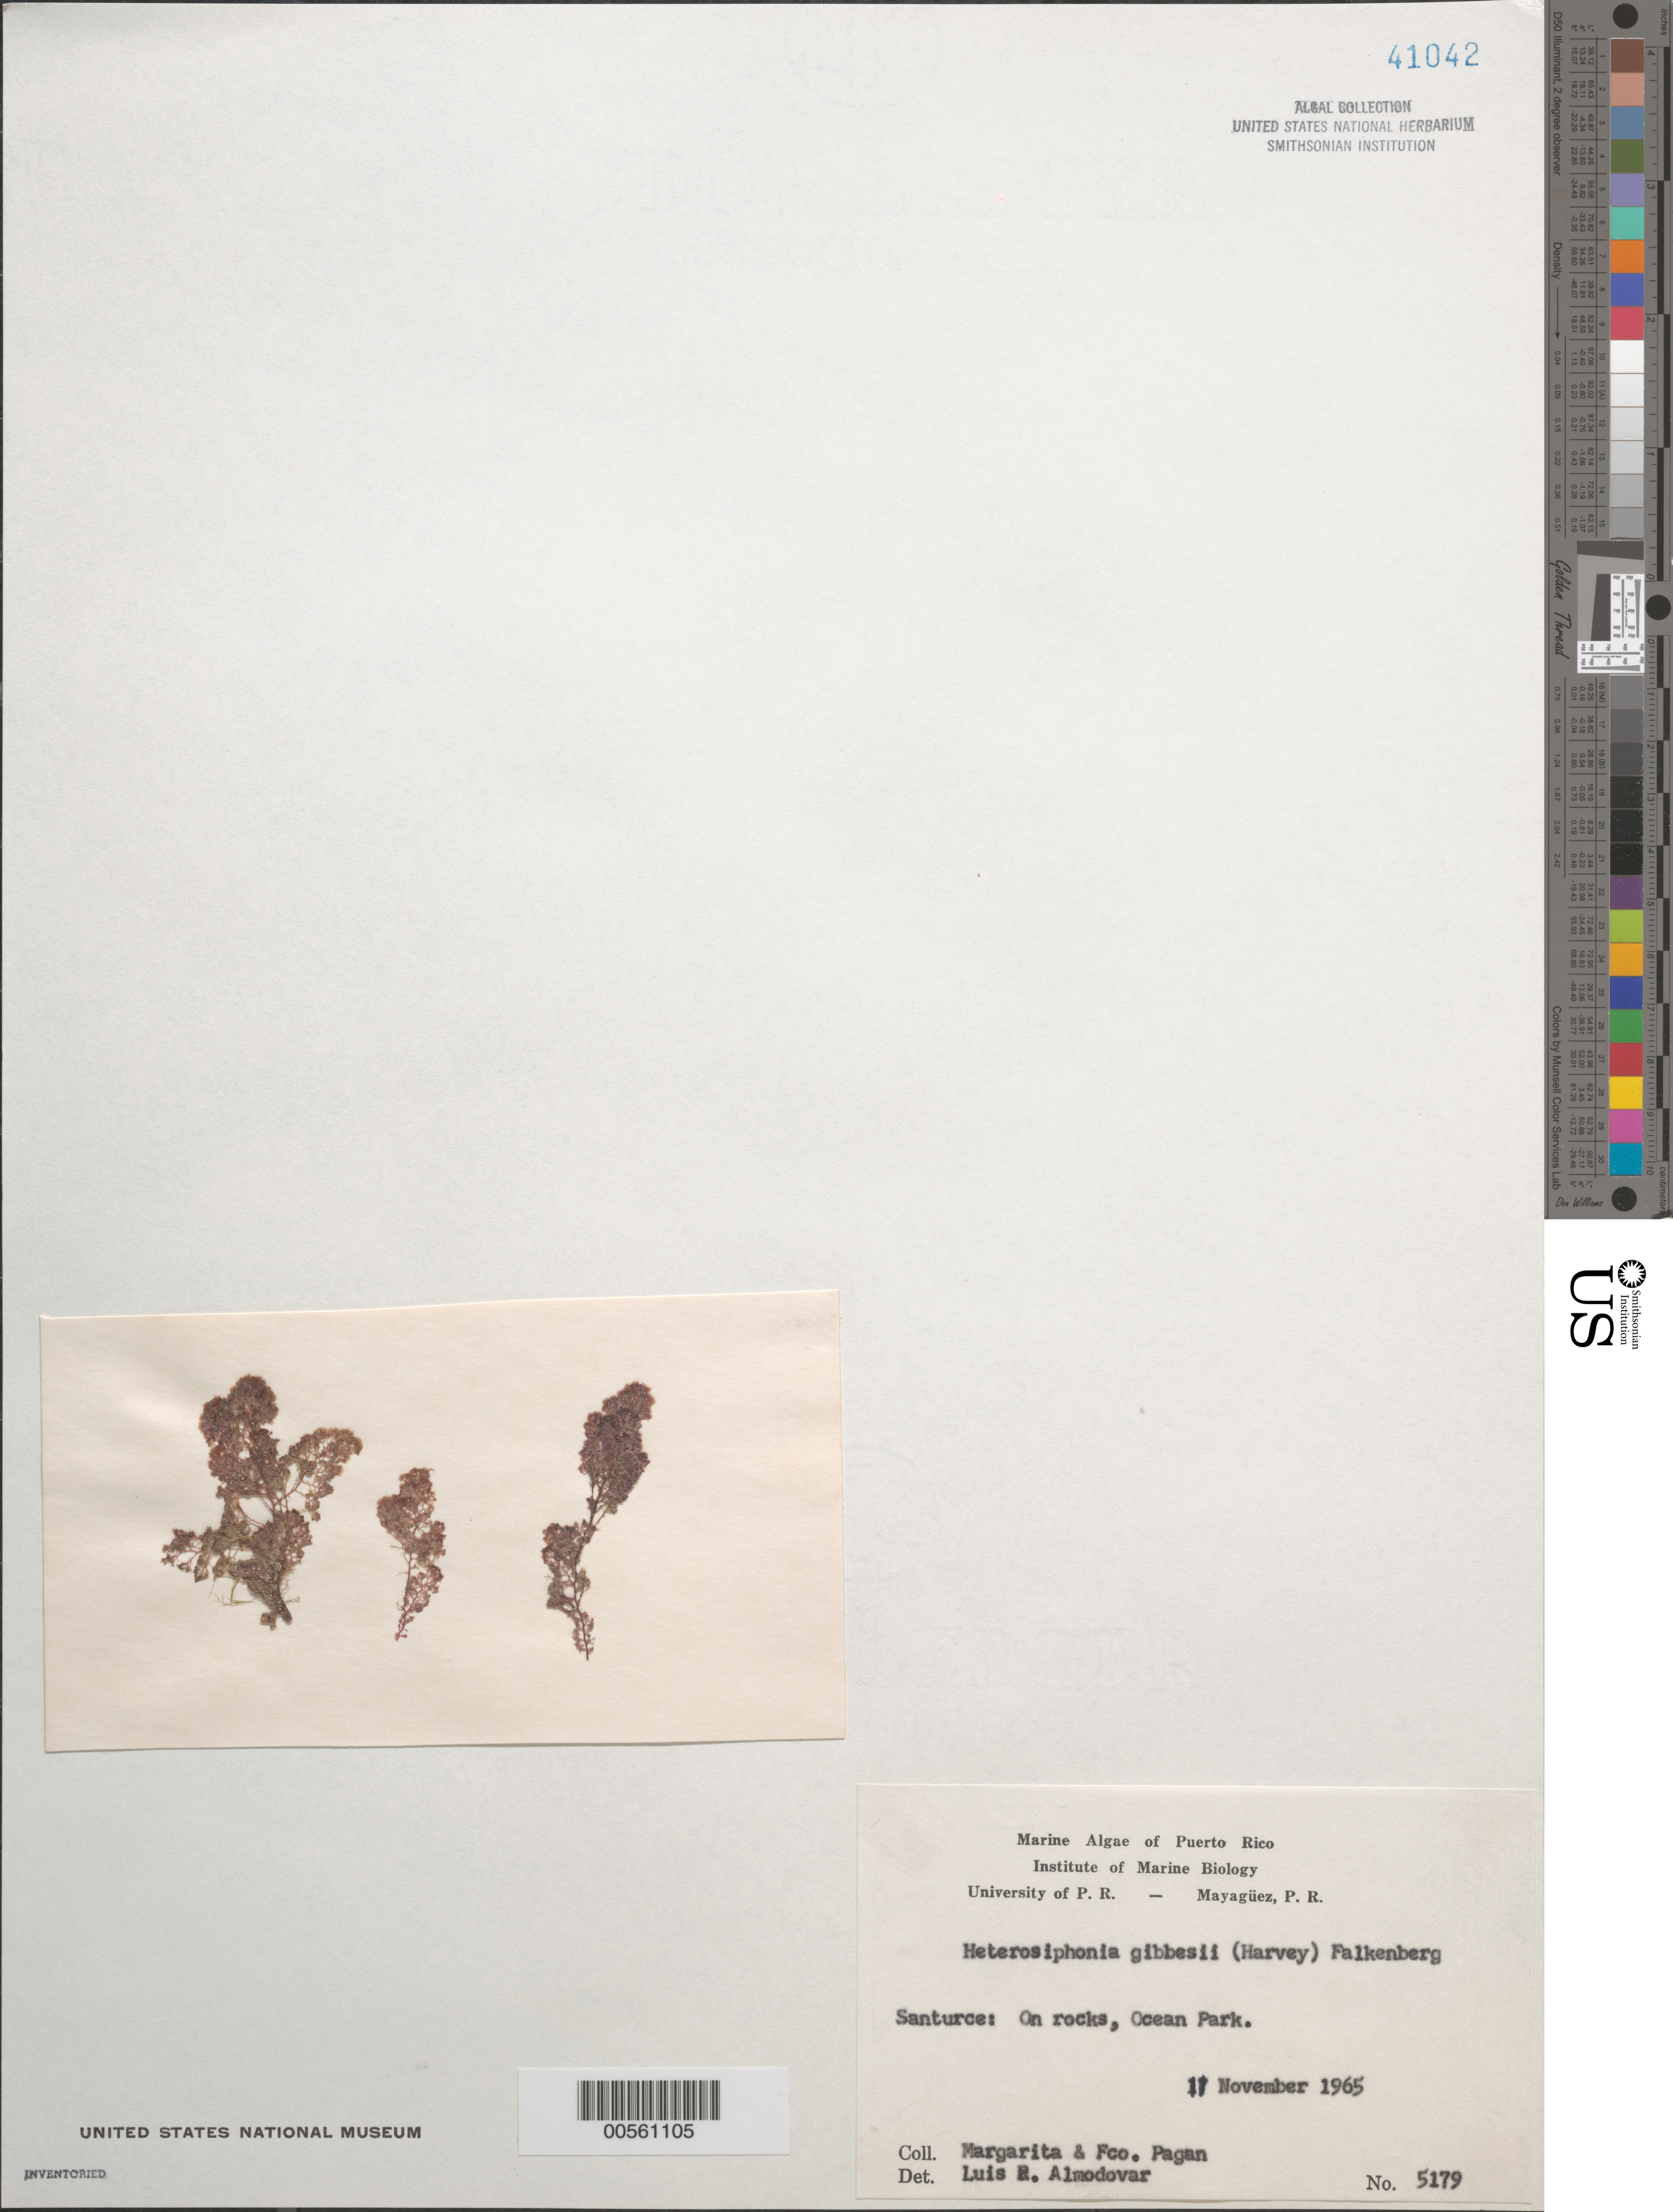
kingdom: Plantae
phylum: Rhodophyta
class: Florideophyceae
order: Ceramiales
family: Dasyaceae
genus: Heterosiphonia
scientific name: Heterosiphonia gibbesii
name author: (Harv.)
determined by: Almodovar, L. R.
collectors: M. Pagan & F. Pagan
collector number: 5179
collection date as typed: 11 Nov 1965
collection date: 1965-11-11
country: Puerto Rico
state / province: San Juan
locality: Ocean park, santurce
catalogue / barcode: US 41042